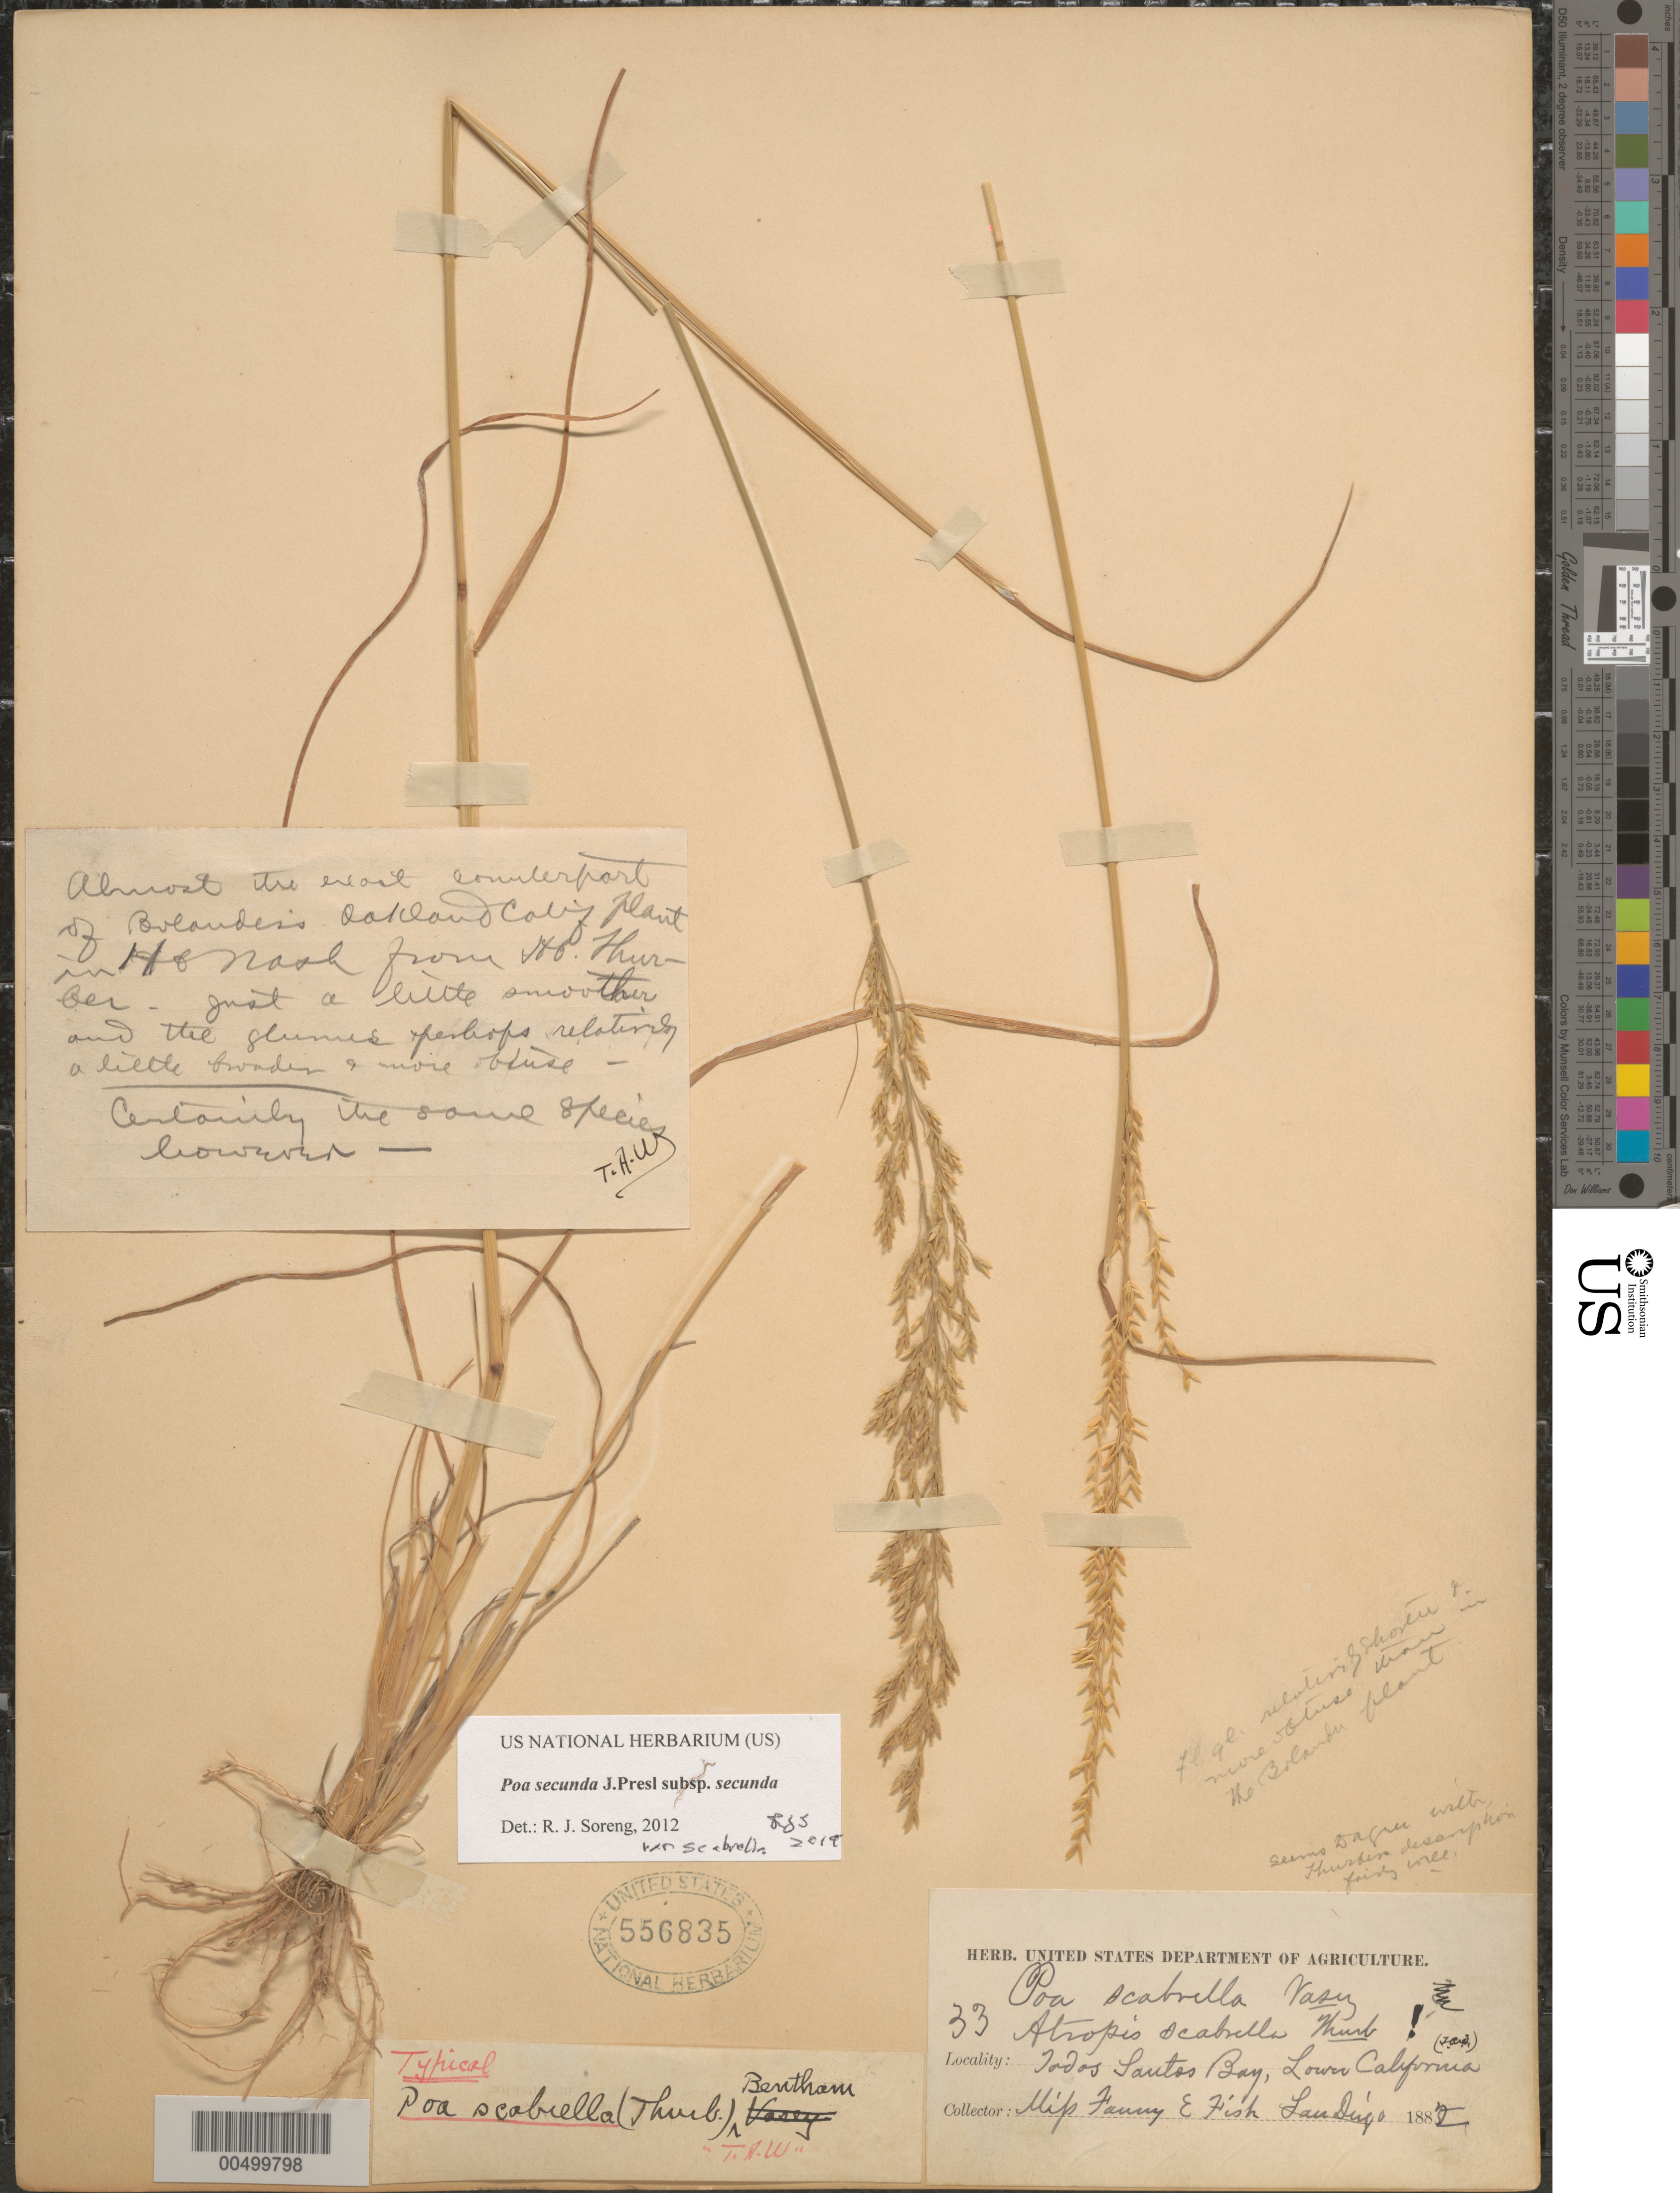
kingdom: Plantae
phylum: Tracheophyta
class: Liliopsida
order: Poales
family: Poaceae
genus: Poa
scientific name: Poa secunda subsp. secunda var. scabrella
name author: (Thurb.) Soreng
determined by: Soreng, Robert J., Research Associate (BOT), Smithsonian Institution - National Museum of Natural History (UNITED STATES)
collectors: F. Fish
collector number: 33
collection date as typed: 1882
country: Mexico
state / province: Baja California Norte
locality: Todos Santos Bay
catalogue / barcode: US 556835